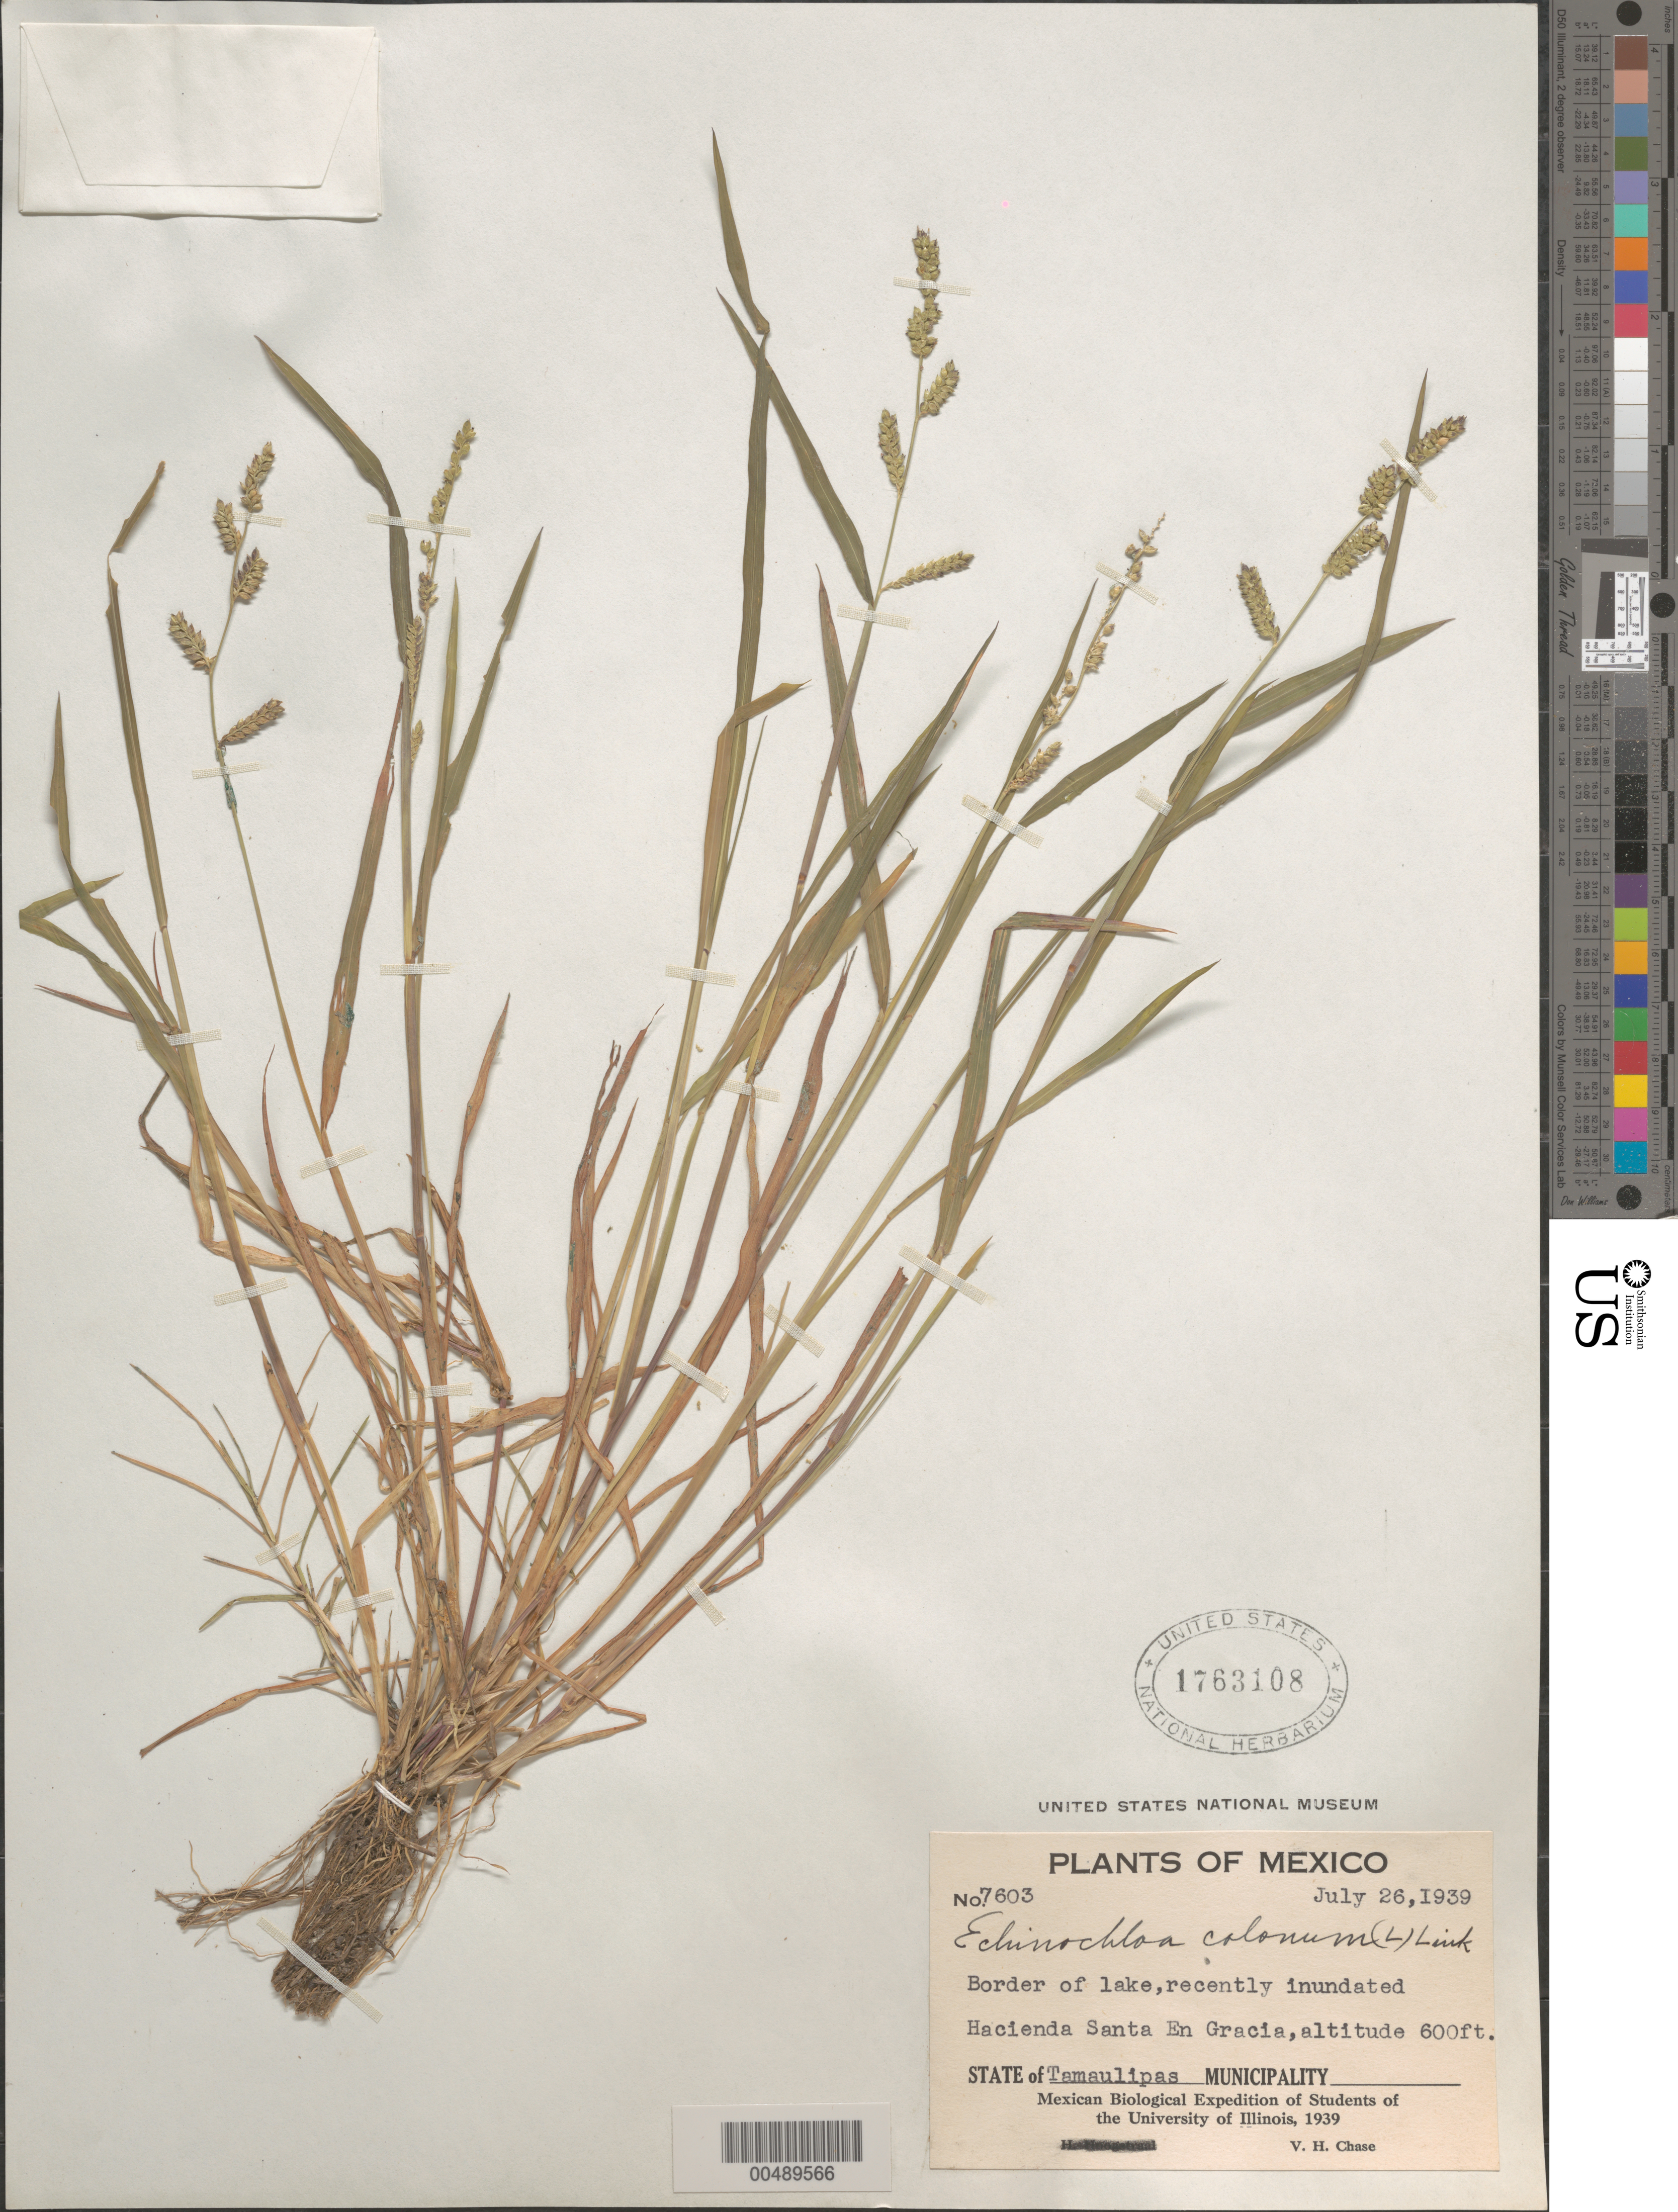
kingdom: Plantae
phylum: Tracheophyta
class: Liliopsida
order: Poales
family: Poaceae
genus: Echinochloa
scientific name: Echinochloa colona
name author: (L.) Link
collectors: V. H. Chase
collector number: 7603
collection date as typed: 26 Jul 1939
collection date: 1939-07-26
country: Mexico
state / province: Tamaulipas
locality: Hacienda Santa En Gracia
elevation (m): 183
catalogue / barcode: US 1763108